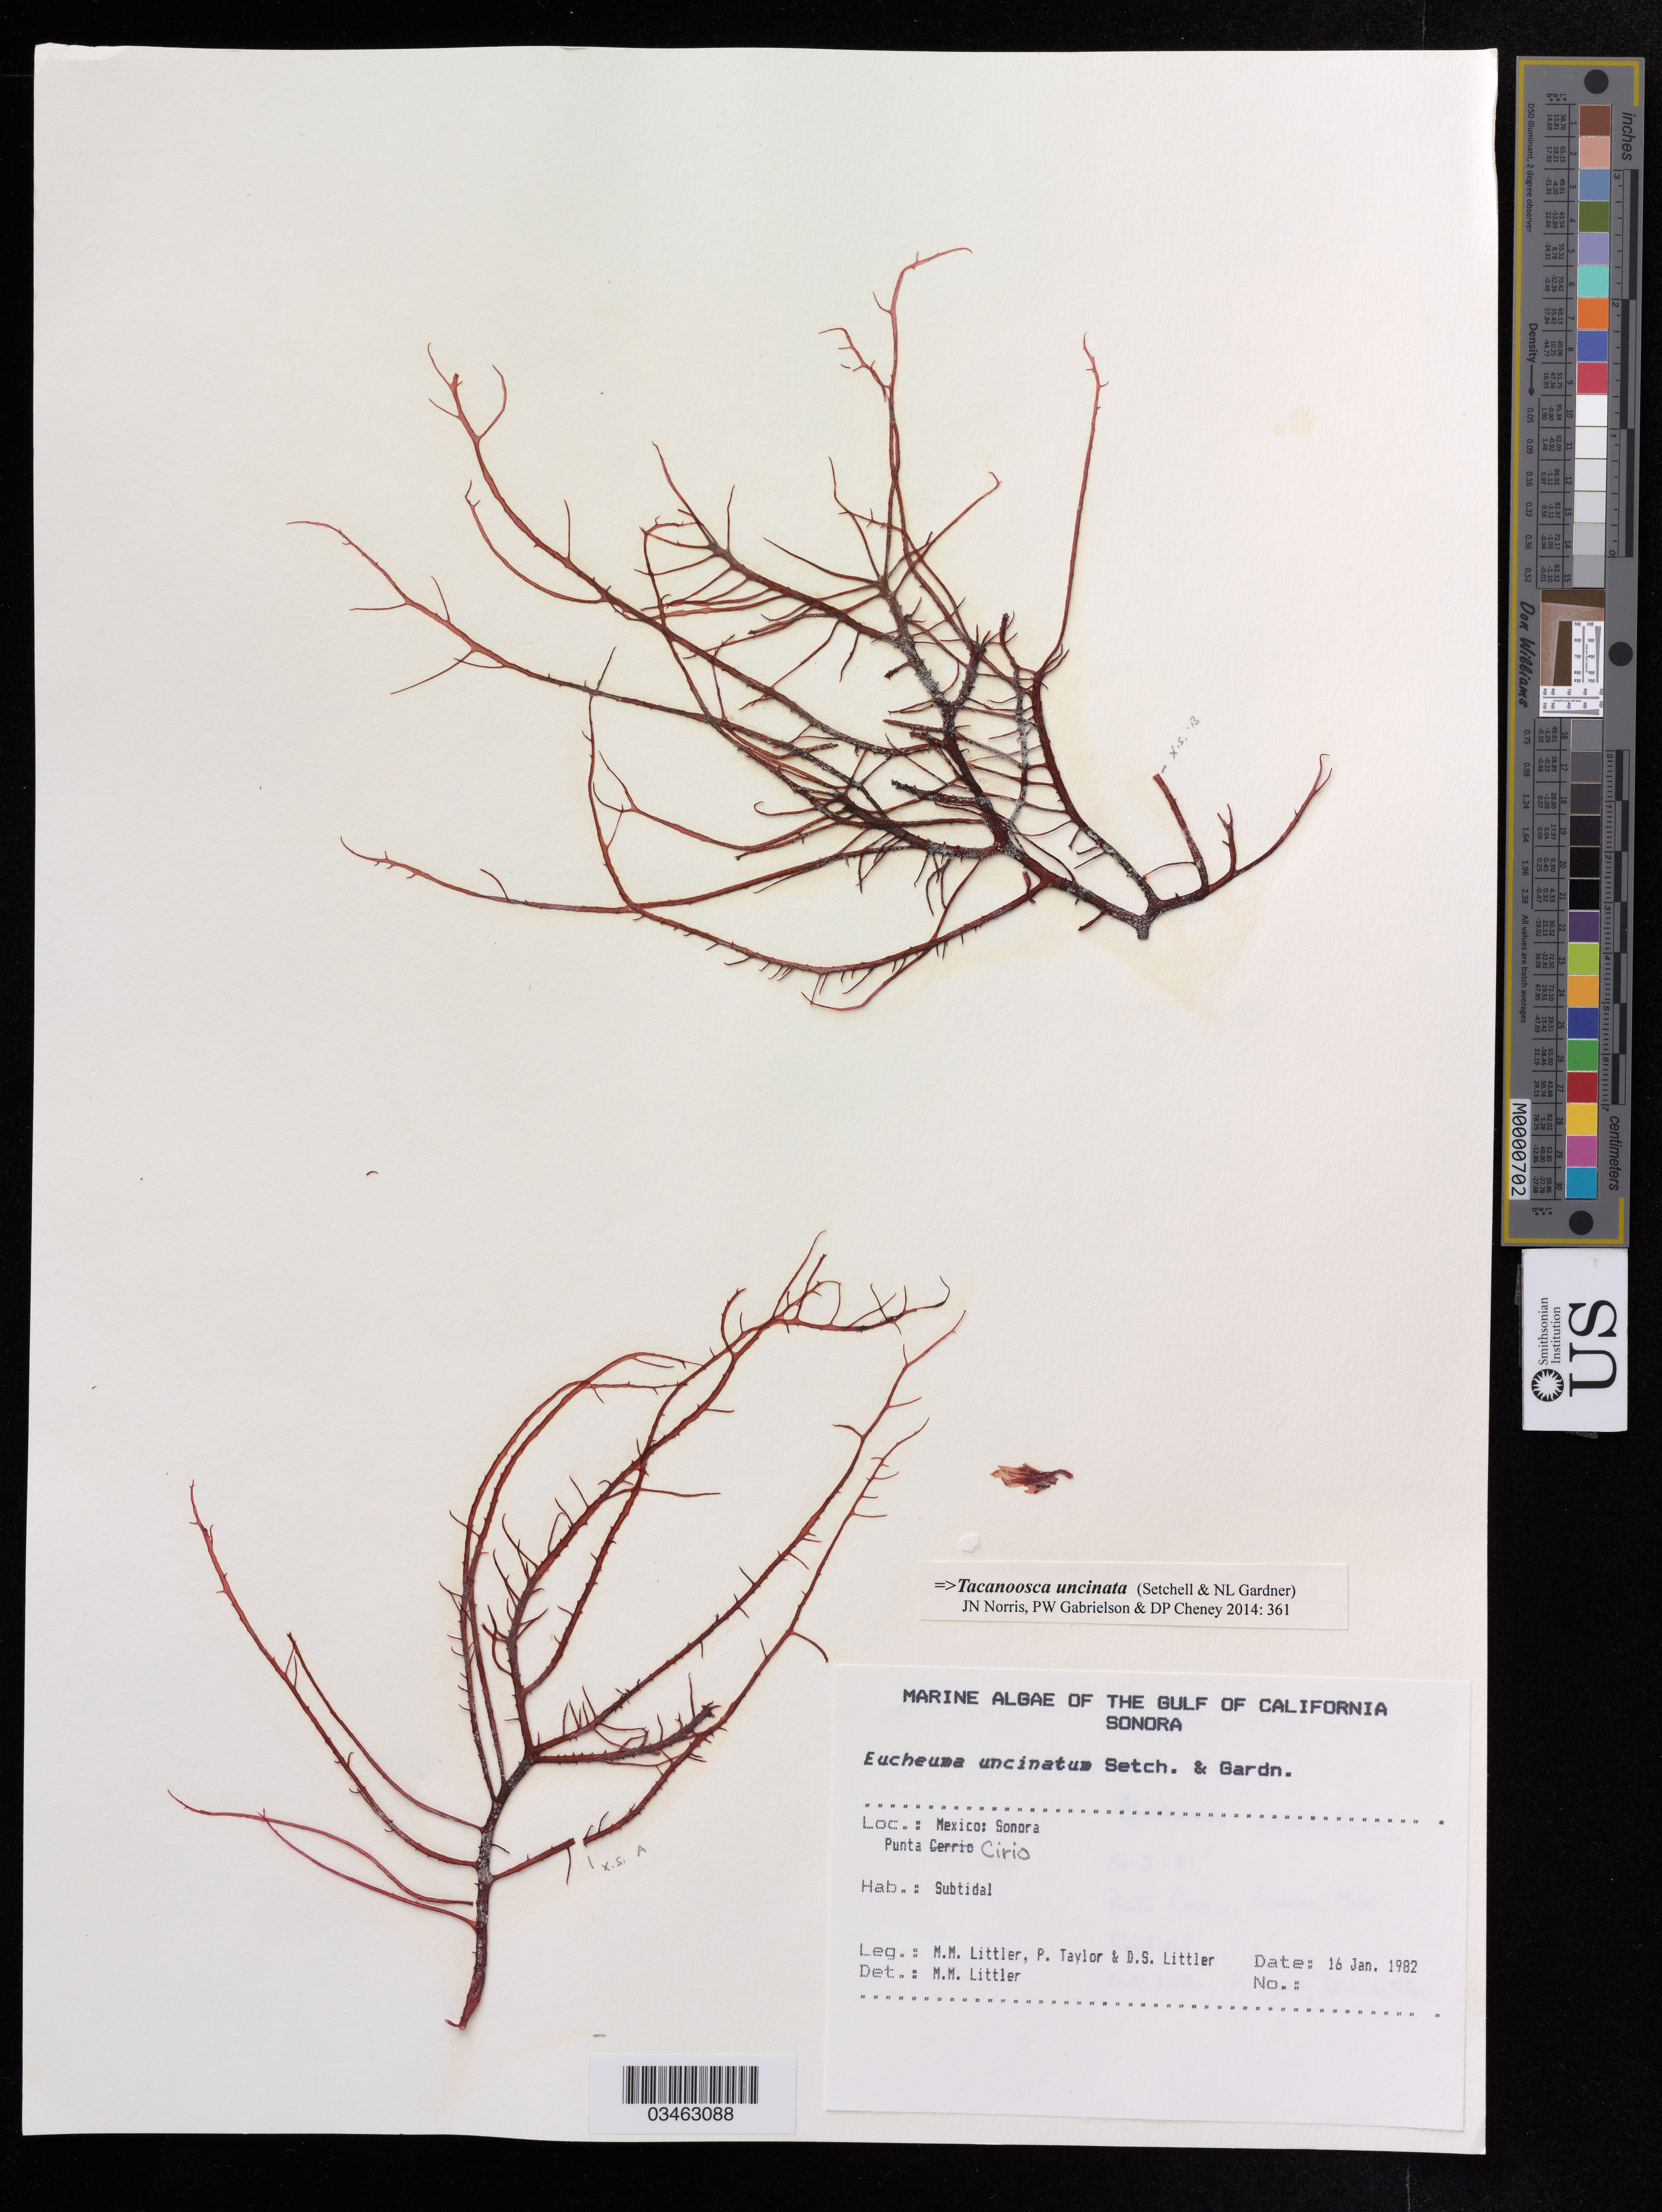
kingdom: Plantae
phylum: Rhodophyta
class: Florideophyceae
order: Gigartinales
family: Solieriaceae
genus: Tacanoosca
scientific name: Tacanoosca uncinata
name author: (Setchell & N.L. Gardner) J.N. Norris et al.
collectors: M. M. Littler, P. Taylor & D. S. Littler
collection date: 1982-01-16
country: Mexico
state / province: Sonora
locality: Punta Cirio.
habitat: Subtidal.